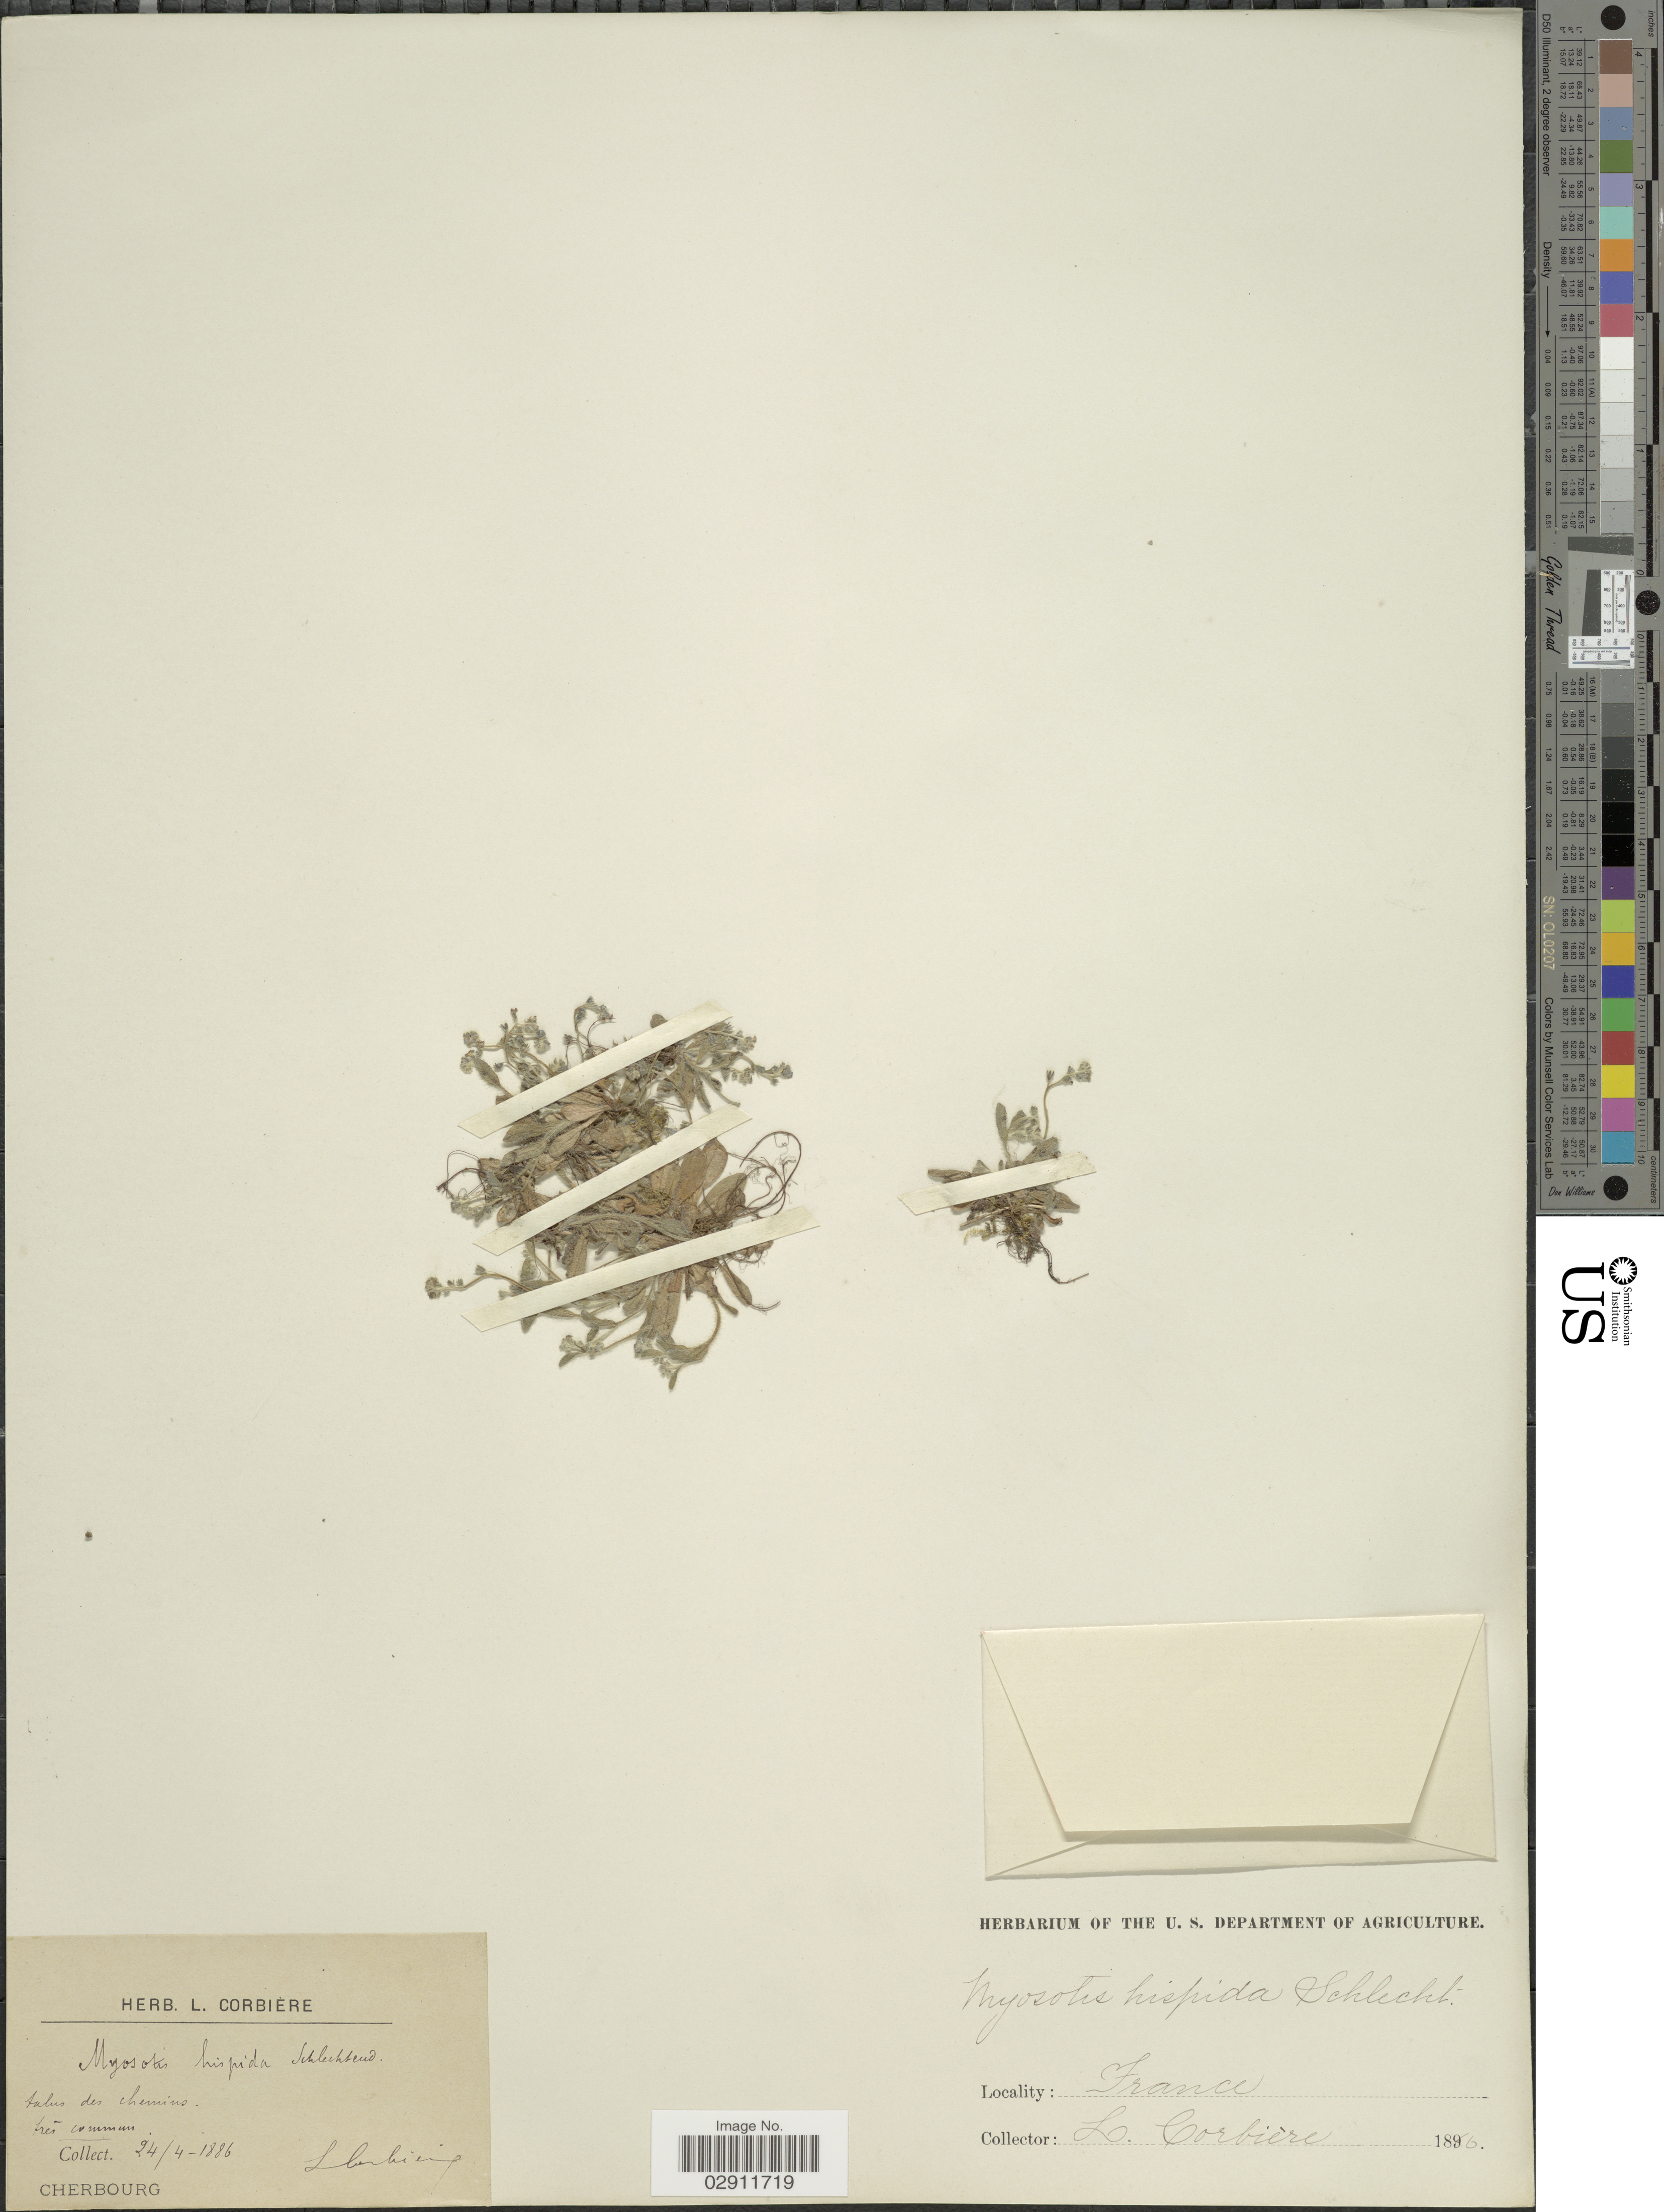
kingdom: Plantae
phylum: Tracheophyta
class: Magnoliopsida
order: Boraginales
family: Boraginaceae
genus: Myosotis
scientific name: Myosotis hispida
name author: Schltdl.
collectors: L. Corbière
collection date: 1886-04-24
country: France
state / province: Normandie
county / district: Manche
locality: Cherbourg.